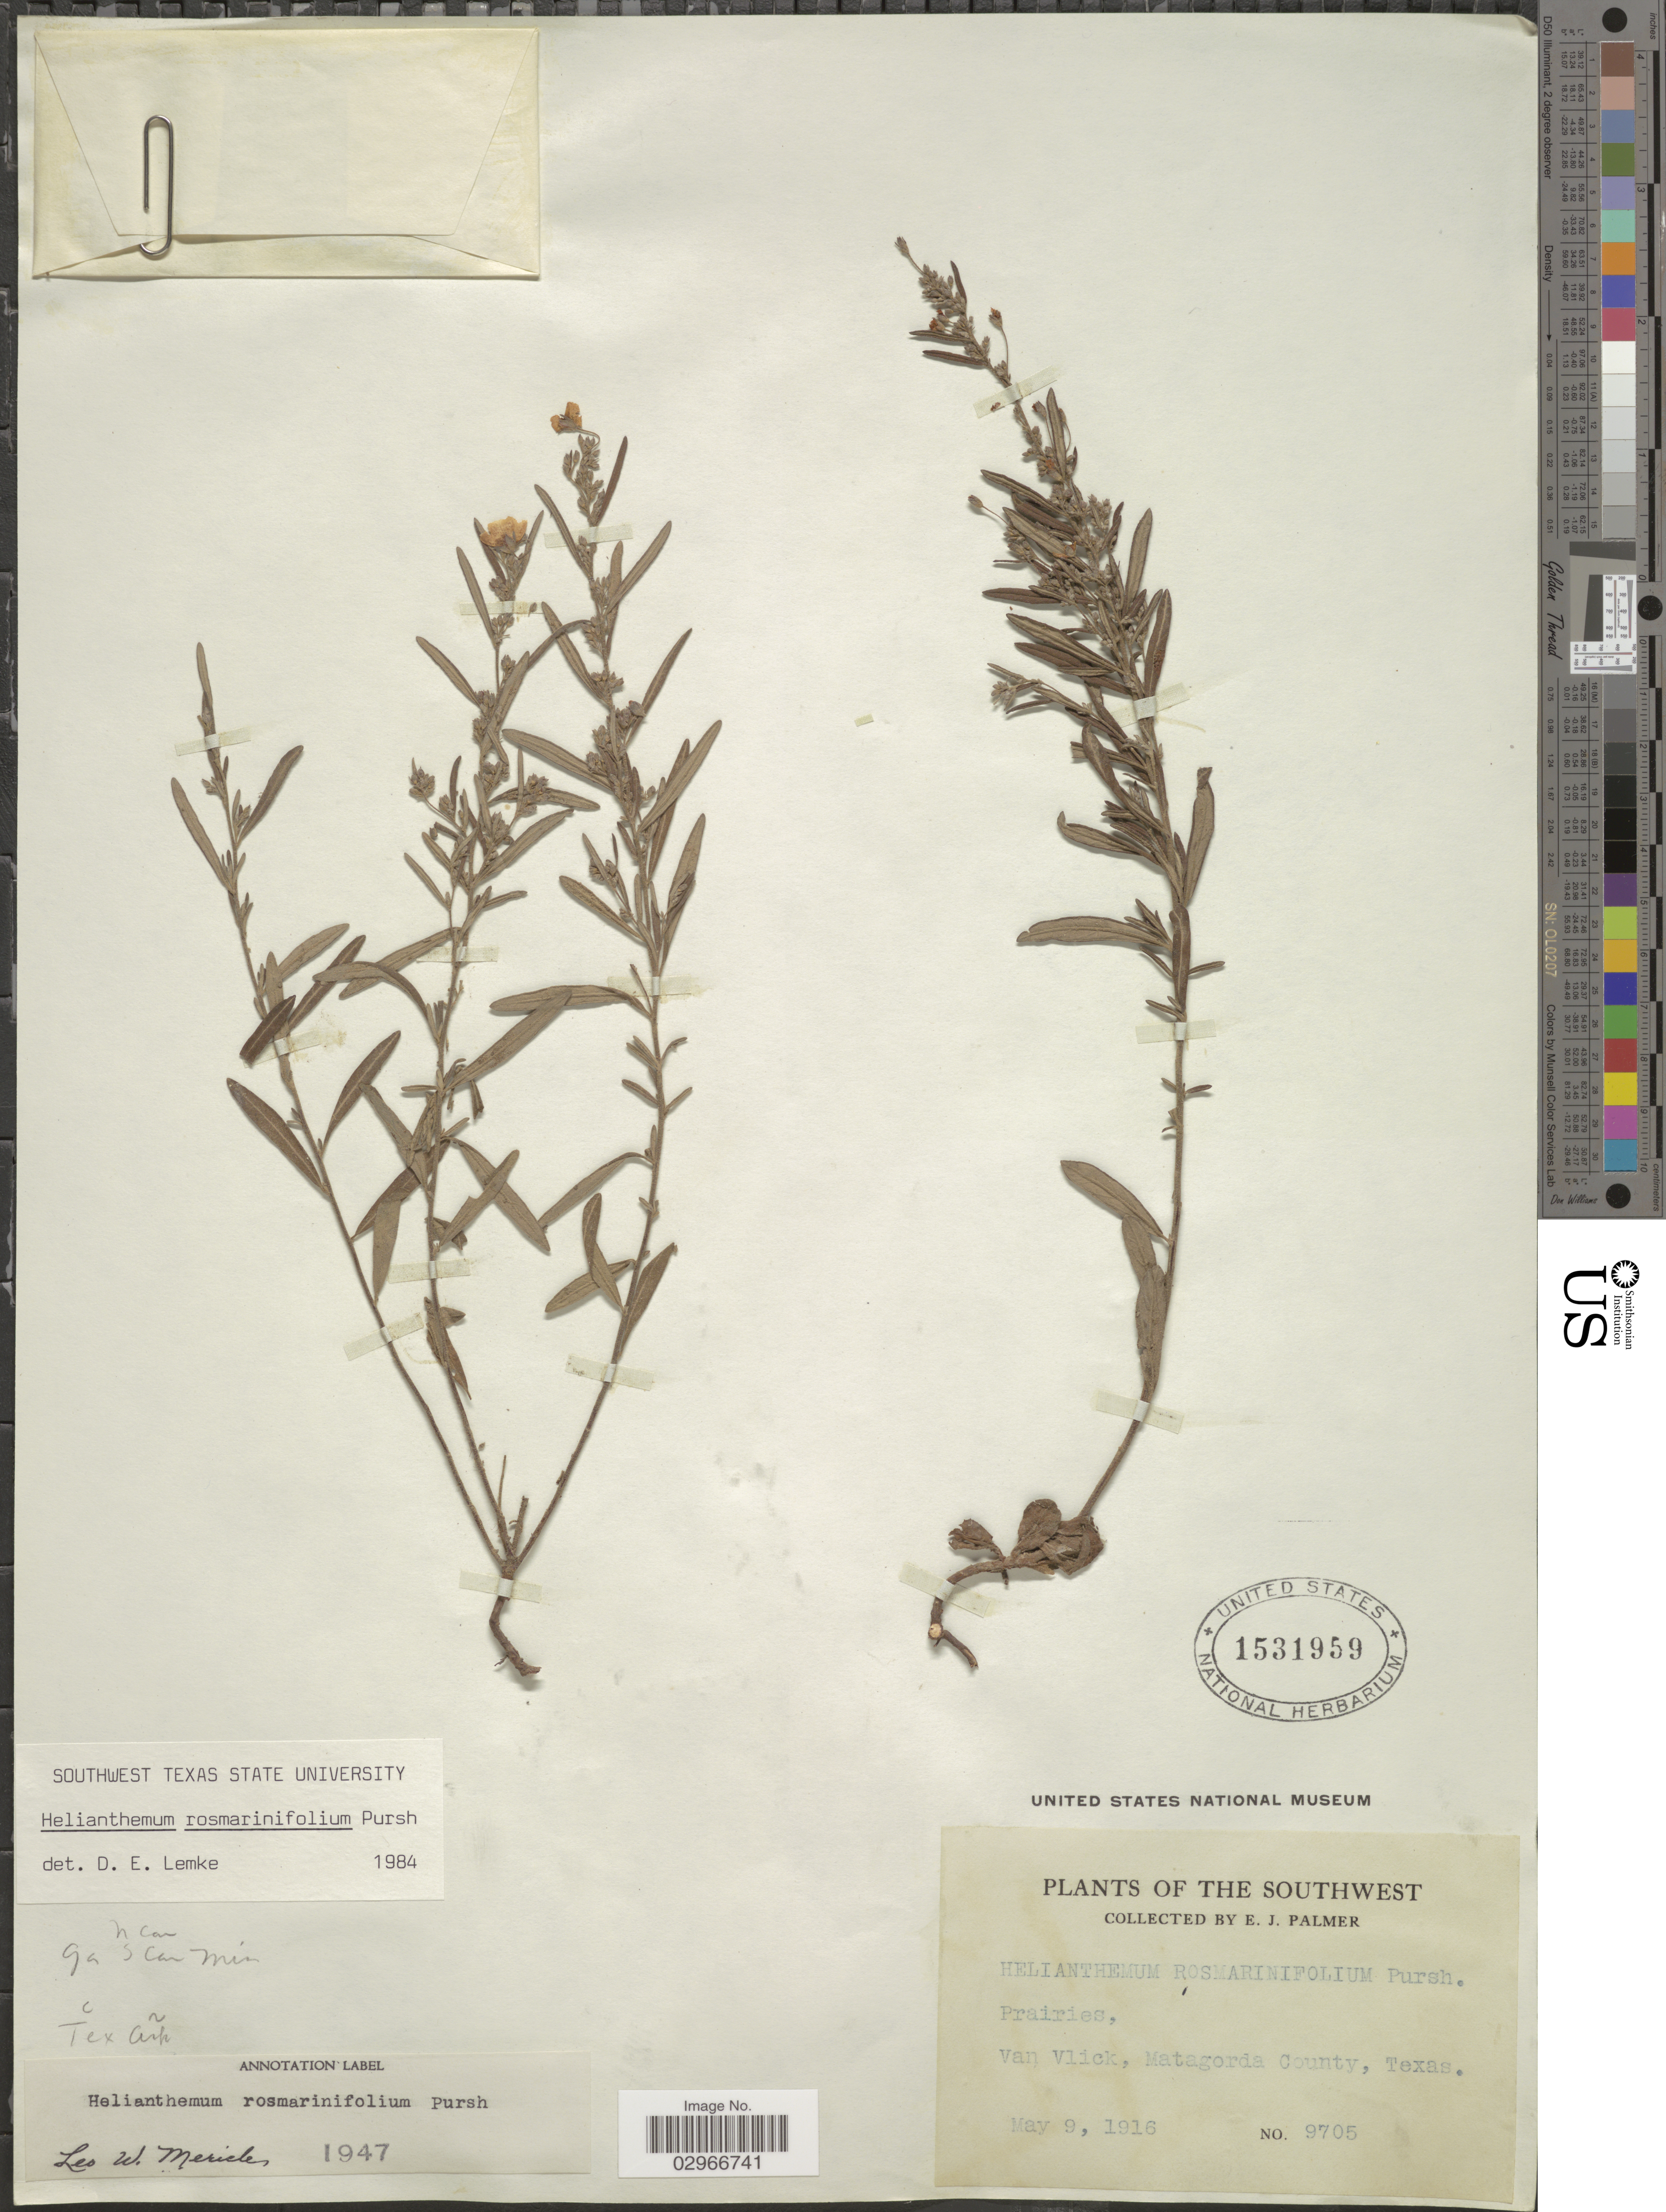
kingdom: Plantae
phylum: Tracheophyta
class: Magnoliopsida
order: Malvales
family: Cistaceae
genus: Helianthemum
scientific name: Helianthemum rosmarinifolium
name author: Pursh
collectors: E. J. Palmer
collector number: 9705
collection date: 1916-05-09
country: United States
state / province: Texas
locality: The Southwest, Van Vlick, Matagorda County.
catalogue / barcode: US 1531959